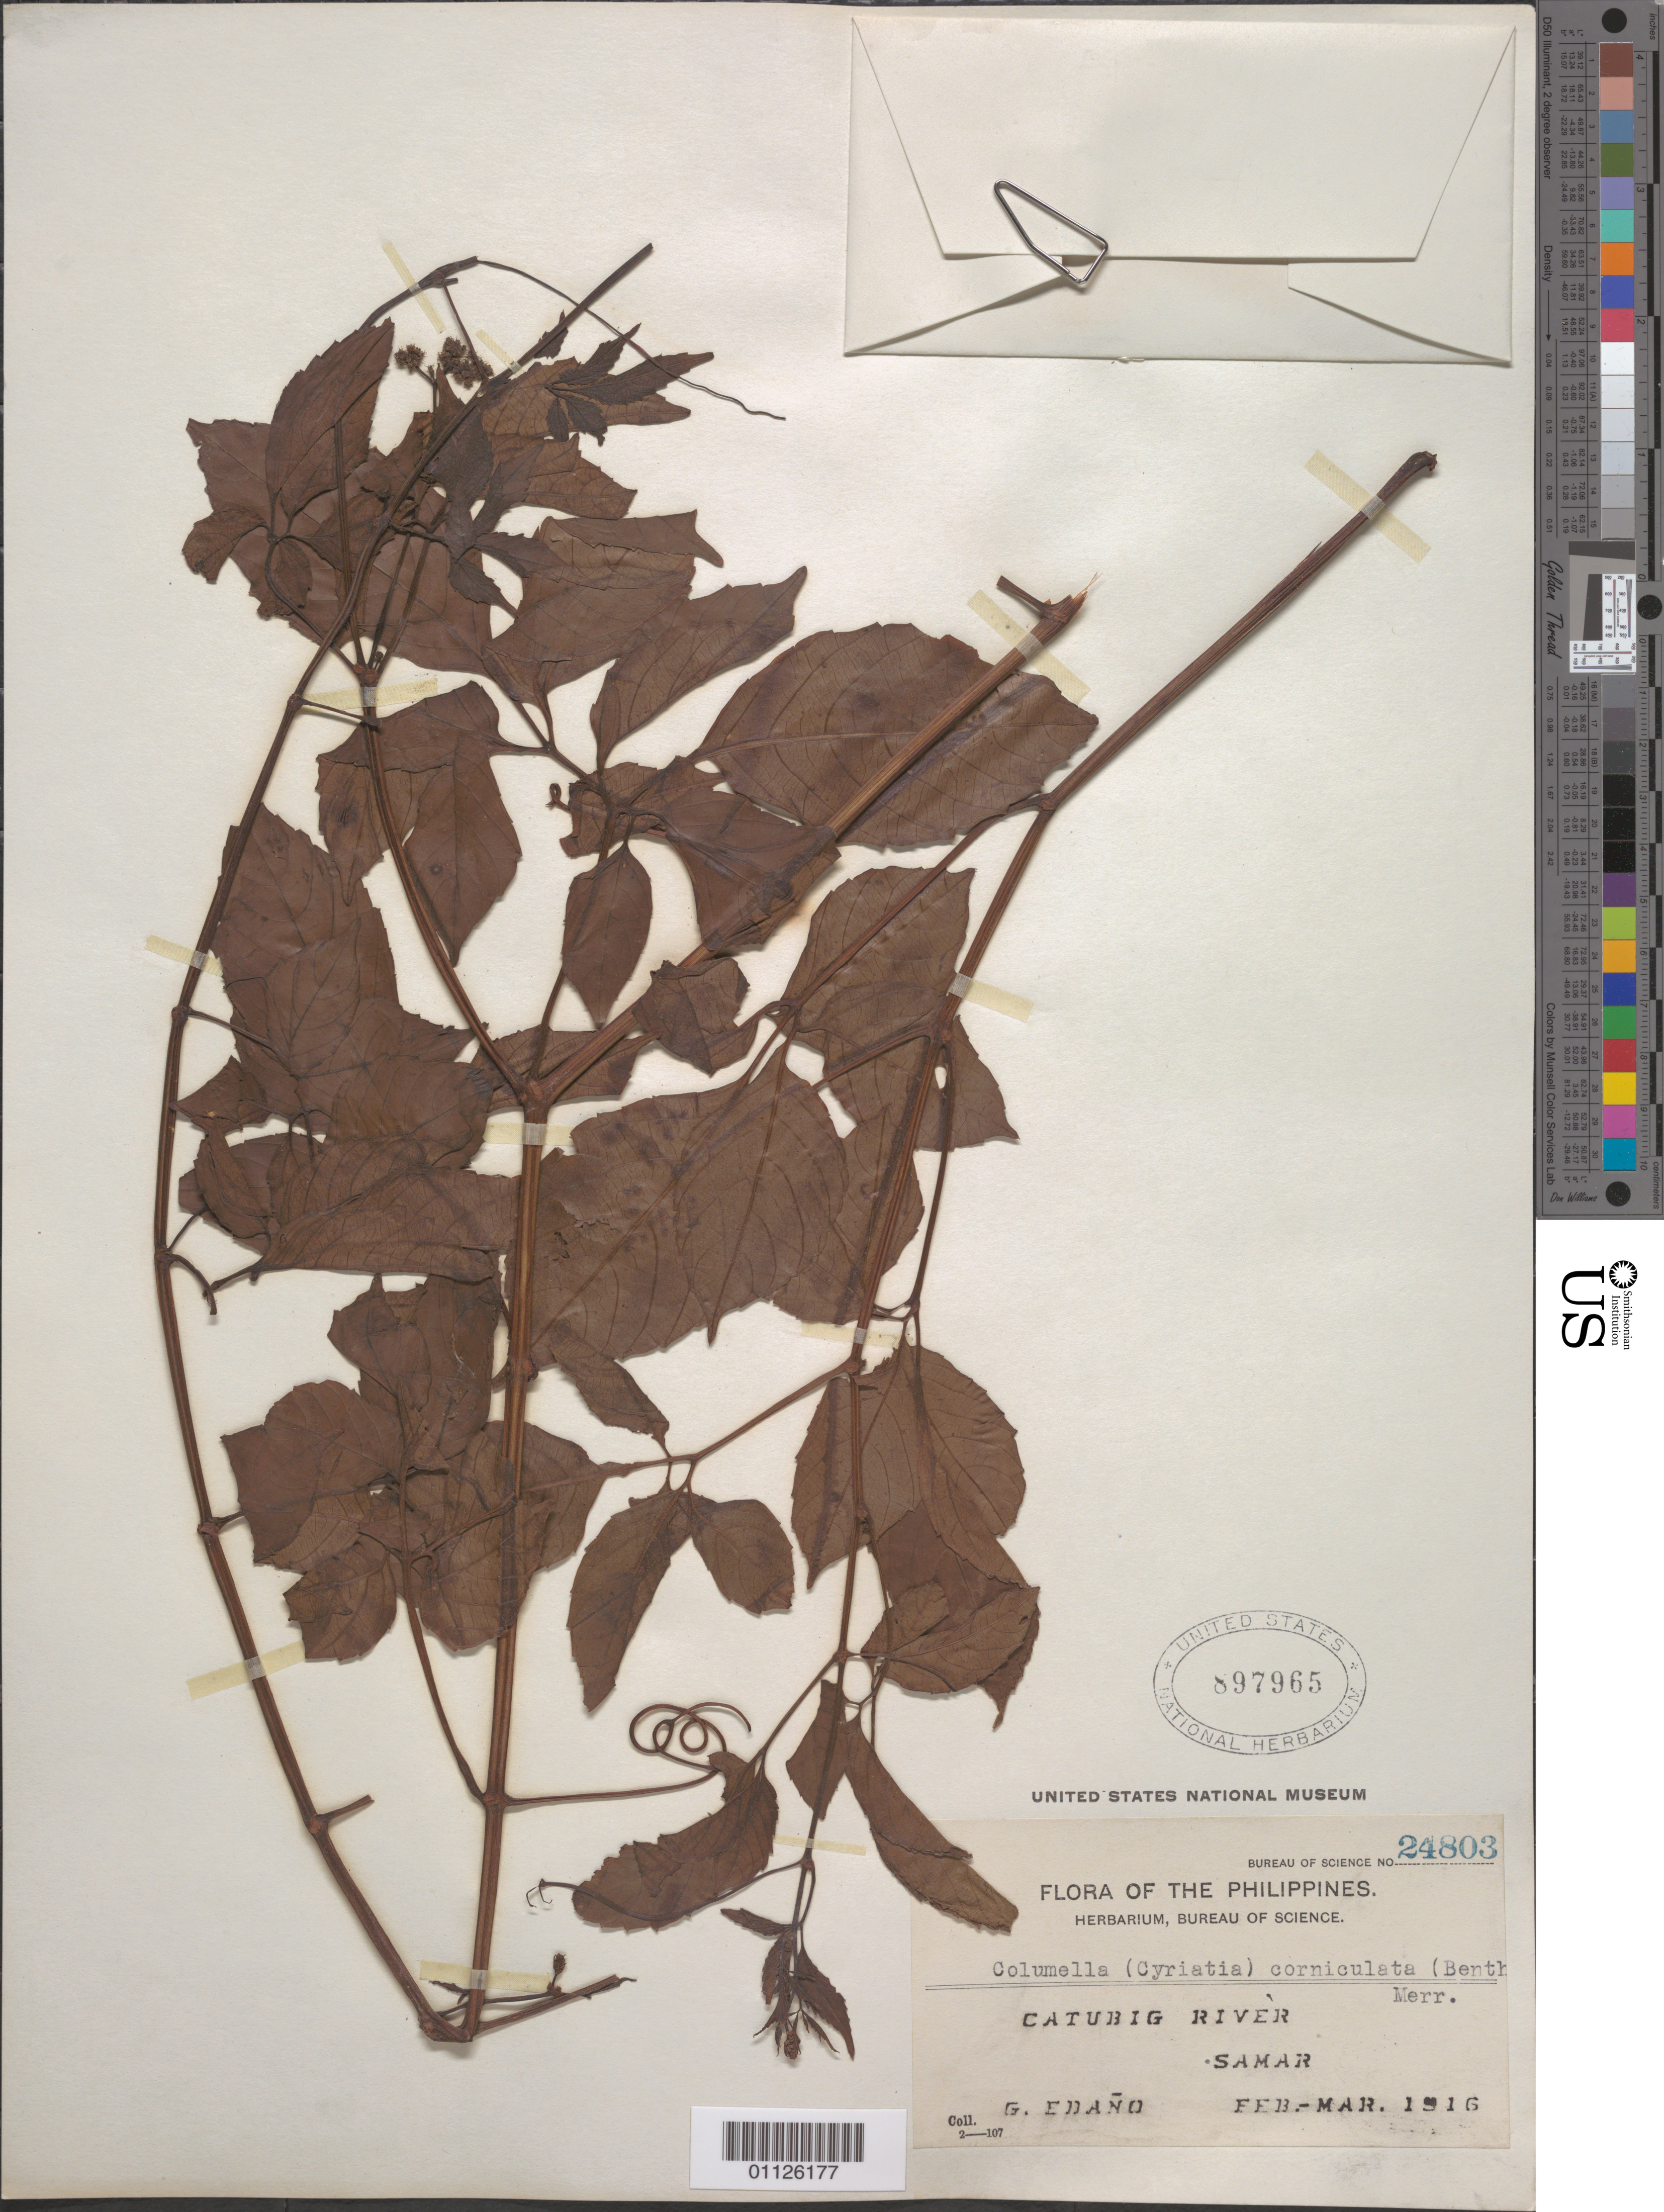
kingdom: Plantae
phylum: Tracheophyta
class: Magnoliopsida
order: Vitales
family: Vitaceae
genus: Cissus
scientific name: Cissus corniculata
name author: (Benth.) Planch.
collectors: G. Edaño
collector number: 24803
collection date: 1916-02/1916-03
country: Philippines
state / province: Eastern Visayas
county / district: Northern Samar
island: Samar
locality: Catubig River.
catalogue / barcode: US 897965